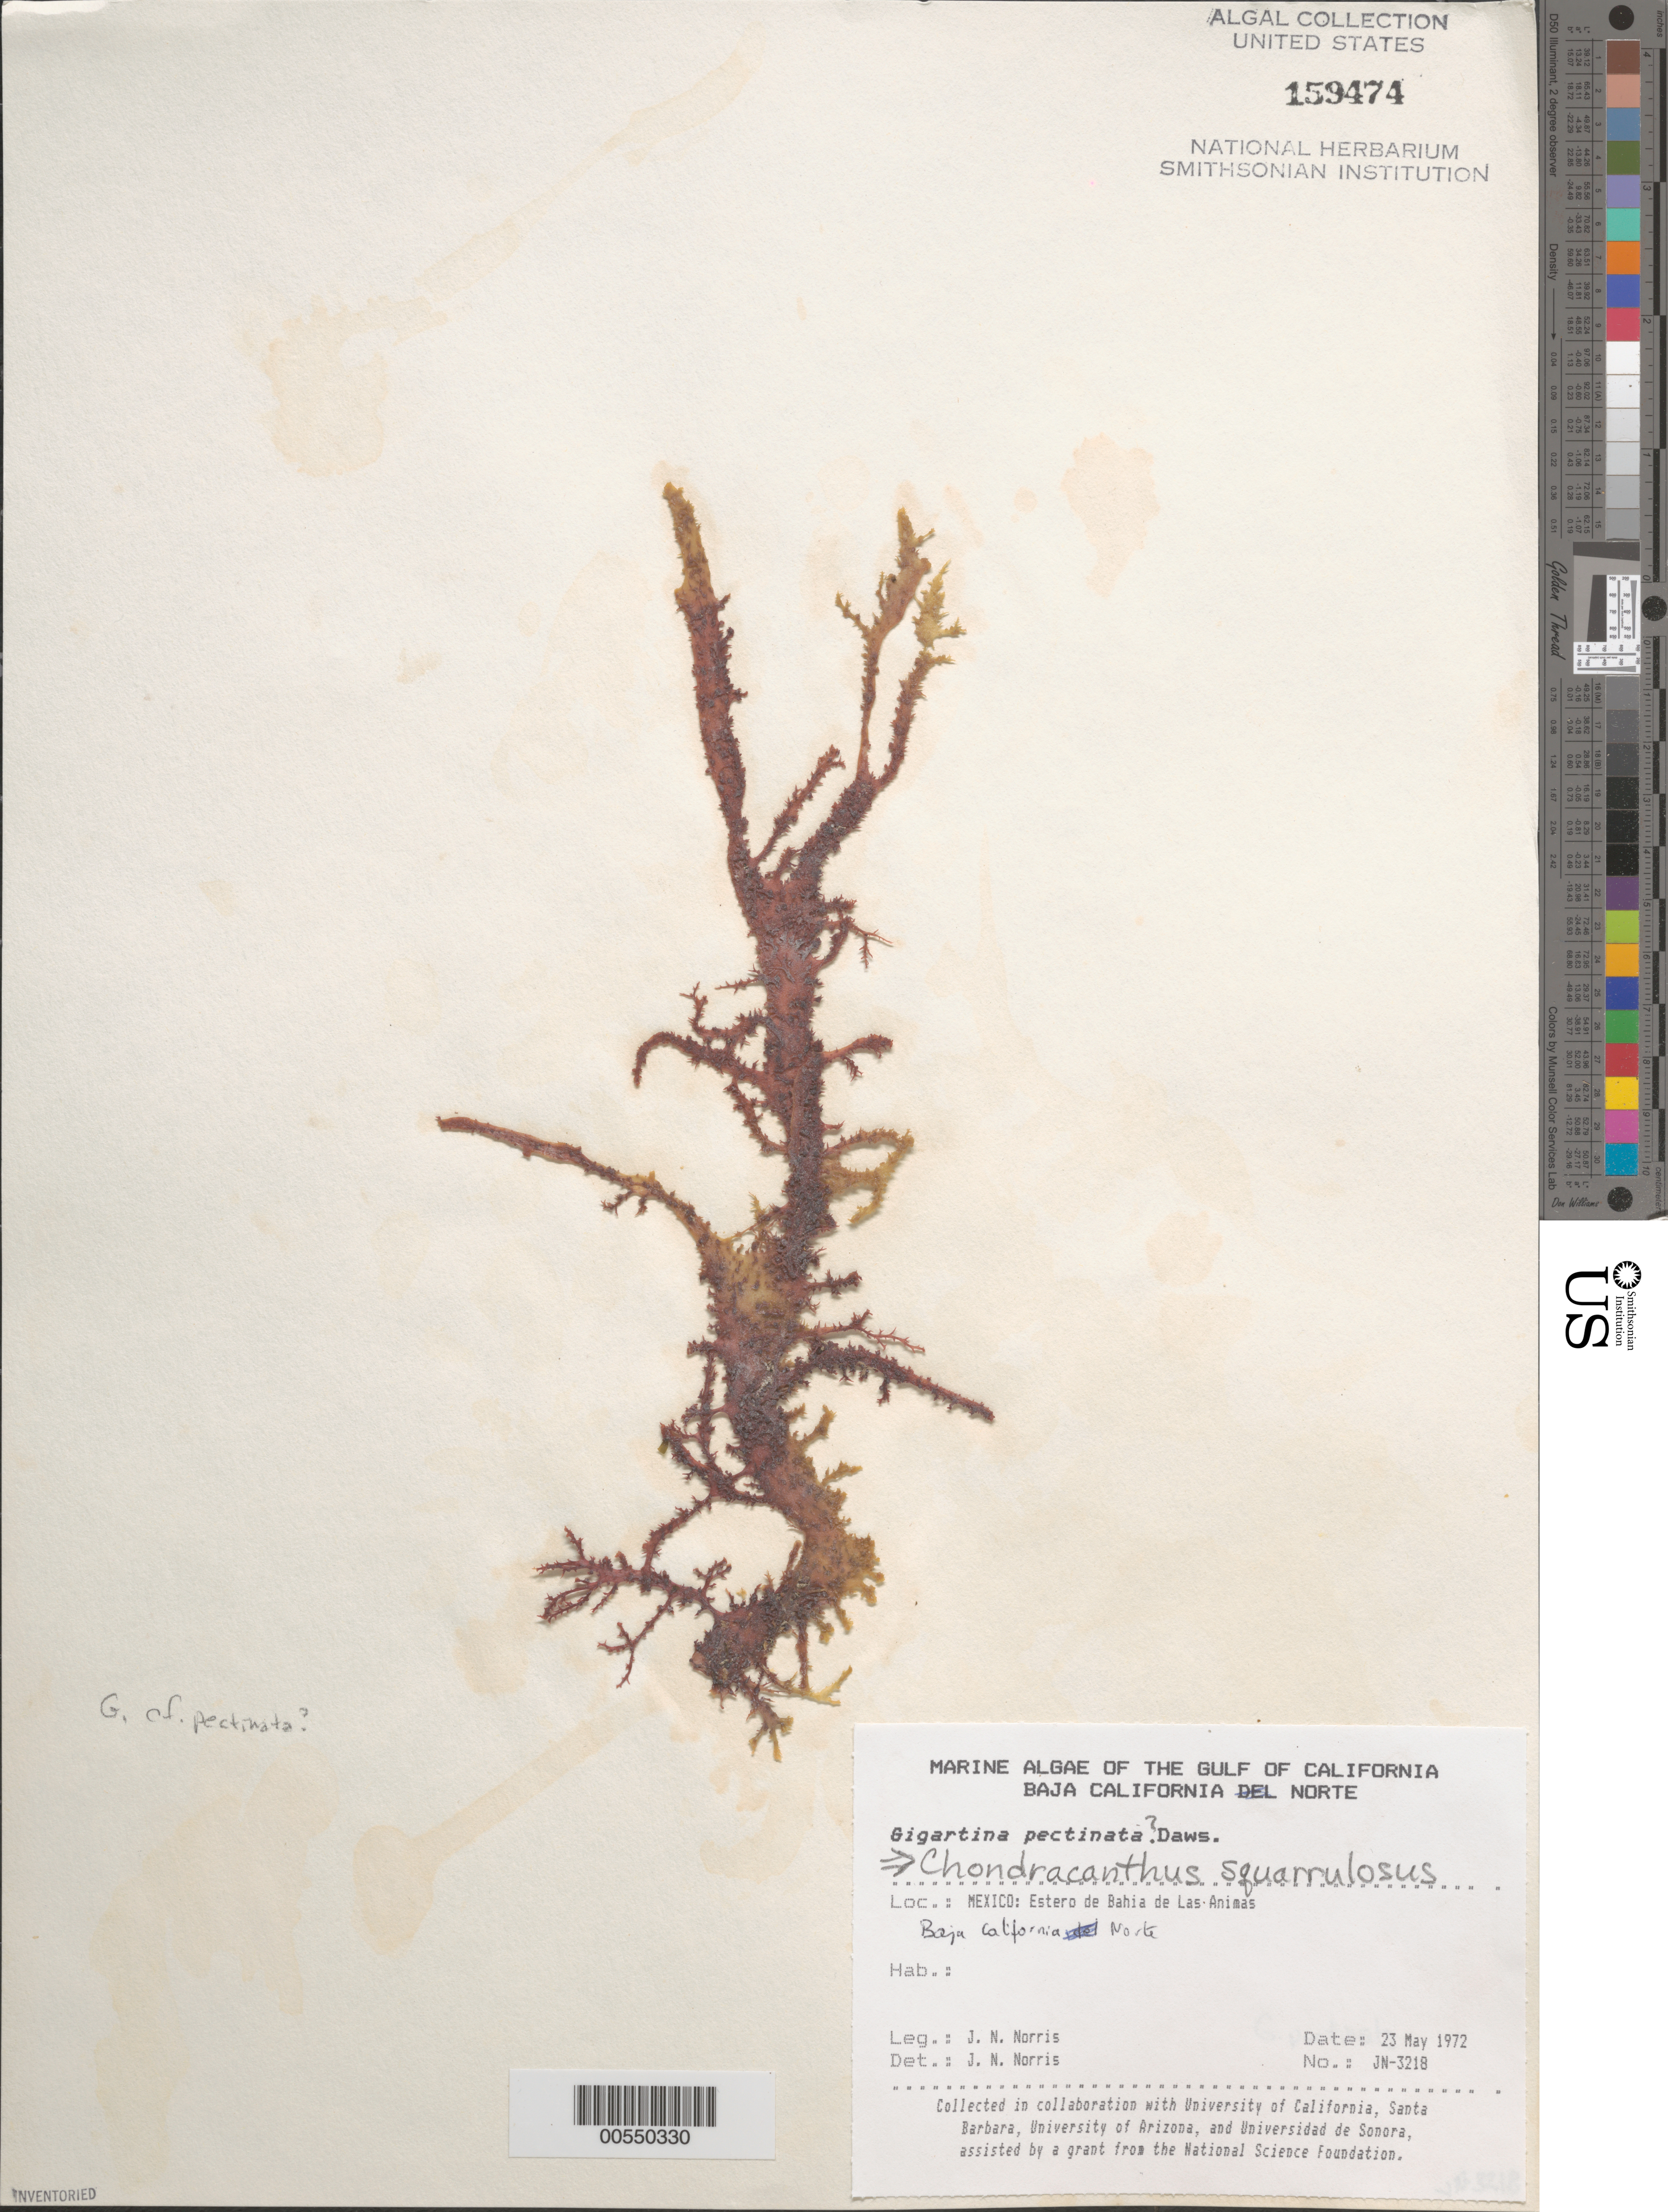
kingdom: Plantae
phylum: Rhodophyta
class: Florideophyceae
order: Gigartinales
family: Gigartinaceae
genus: Chondracanthus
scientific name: Chondracanthus squarrulosus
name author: (Setch. & N.L. Gardner) J.R. Hughey et al.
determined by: Norris, James N.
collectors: J. N. Norris & K. E. Bucher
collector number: JN-3218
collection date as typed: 23 May 1972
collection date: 1972-05-23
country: Mexico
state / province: Baja California Norte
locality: Estero de Bahia de las Animas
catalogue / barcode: US 159474